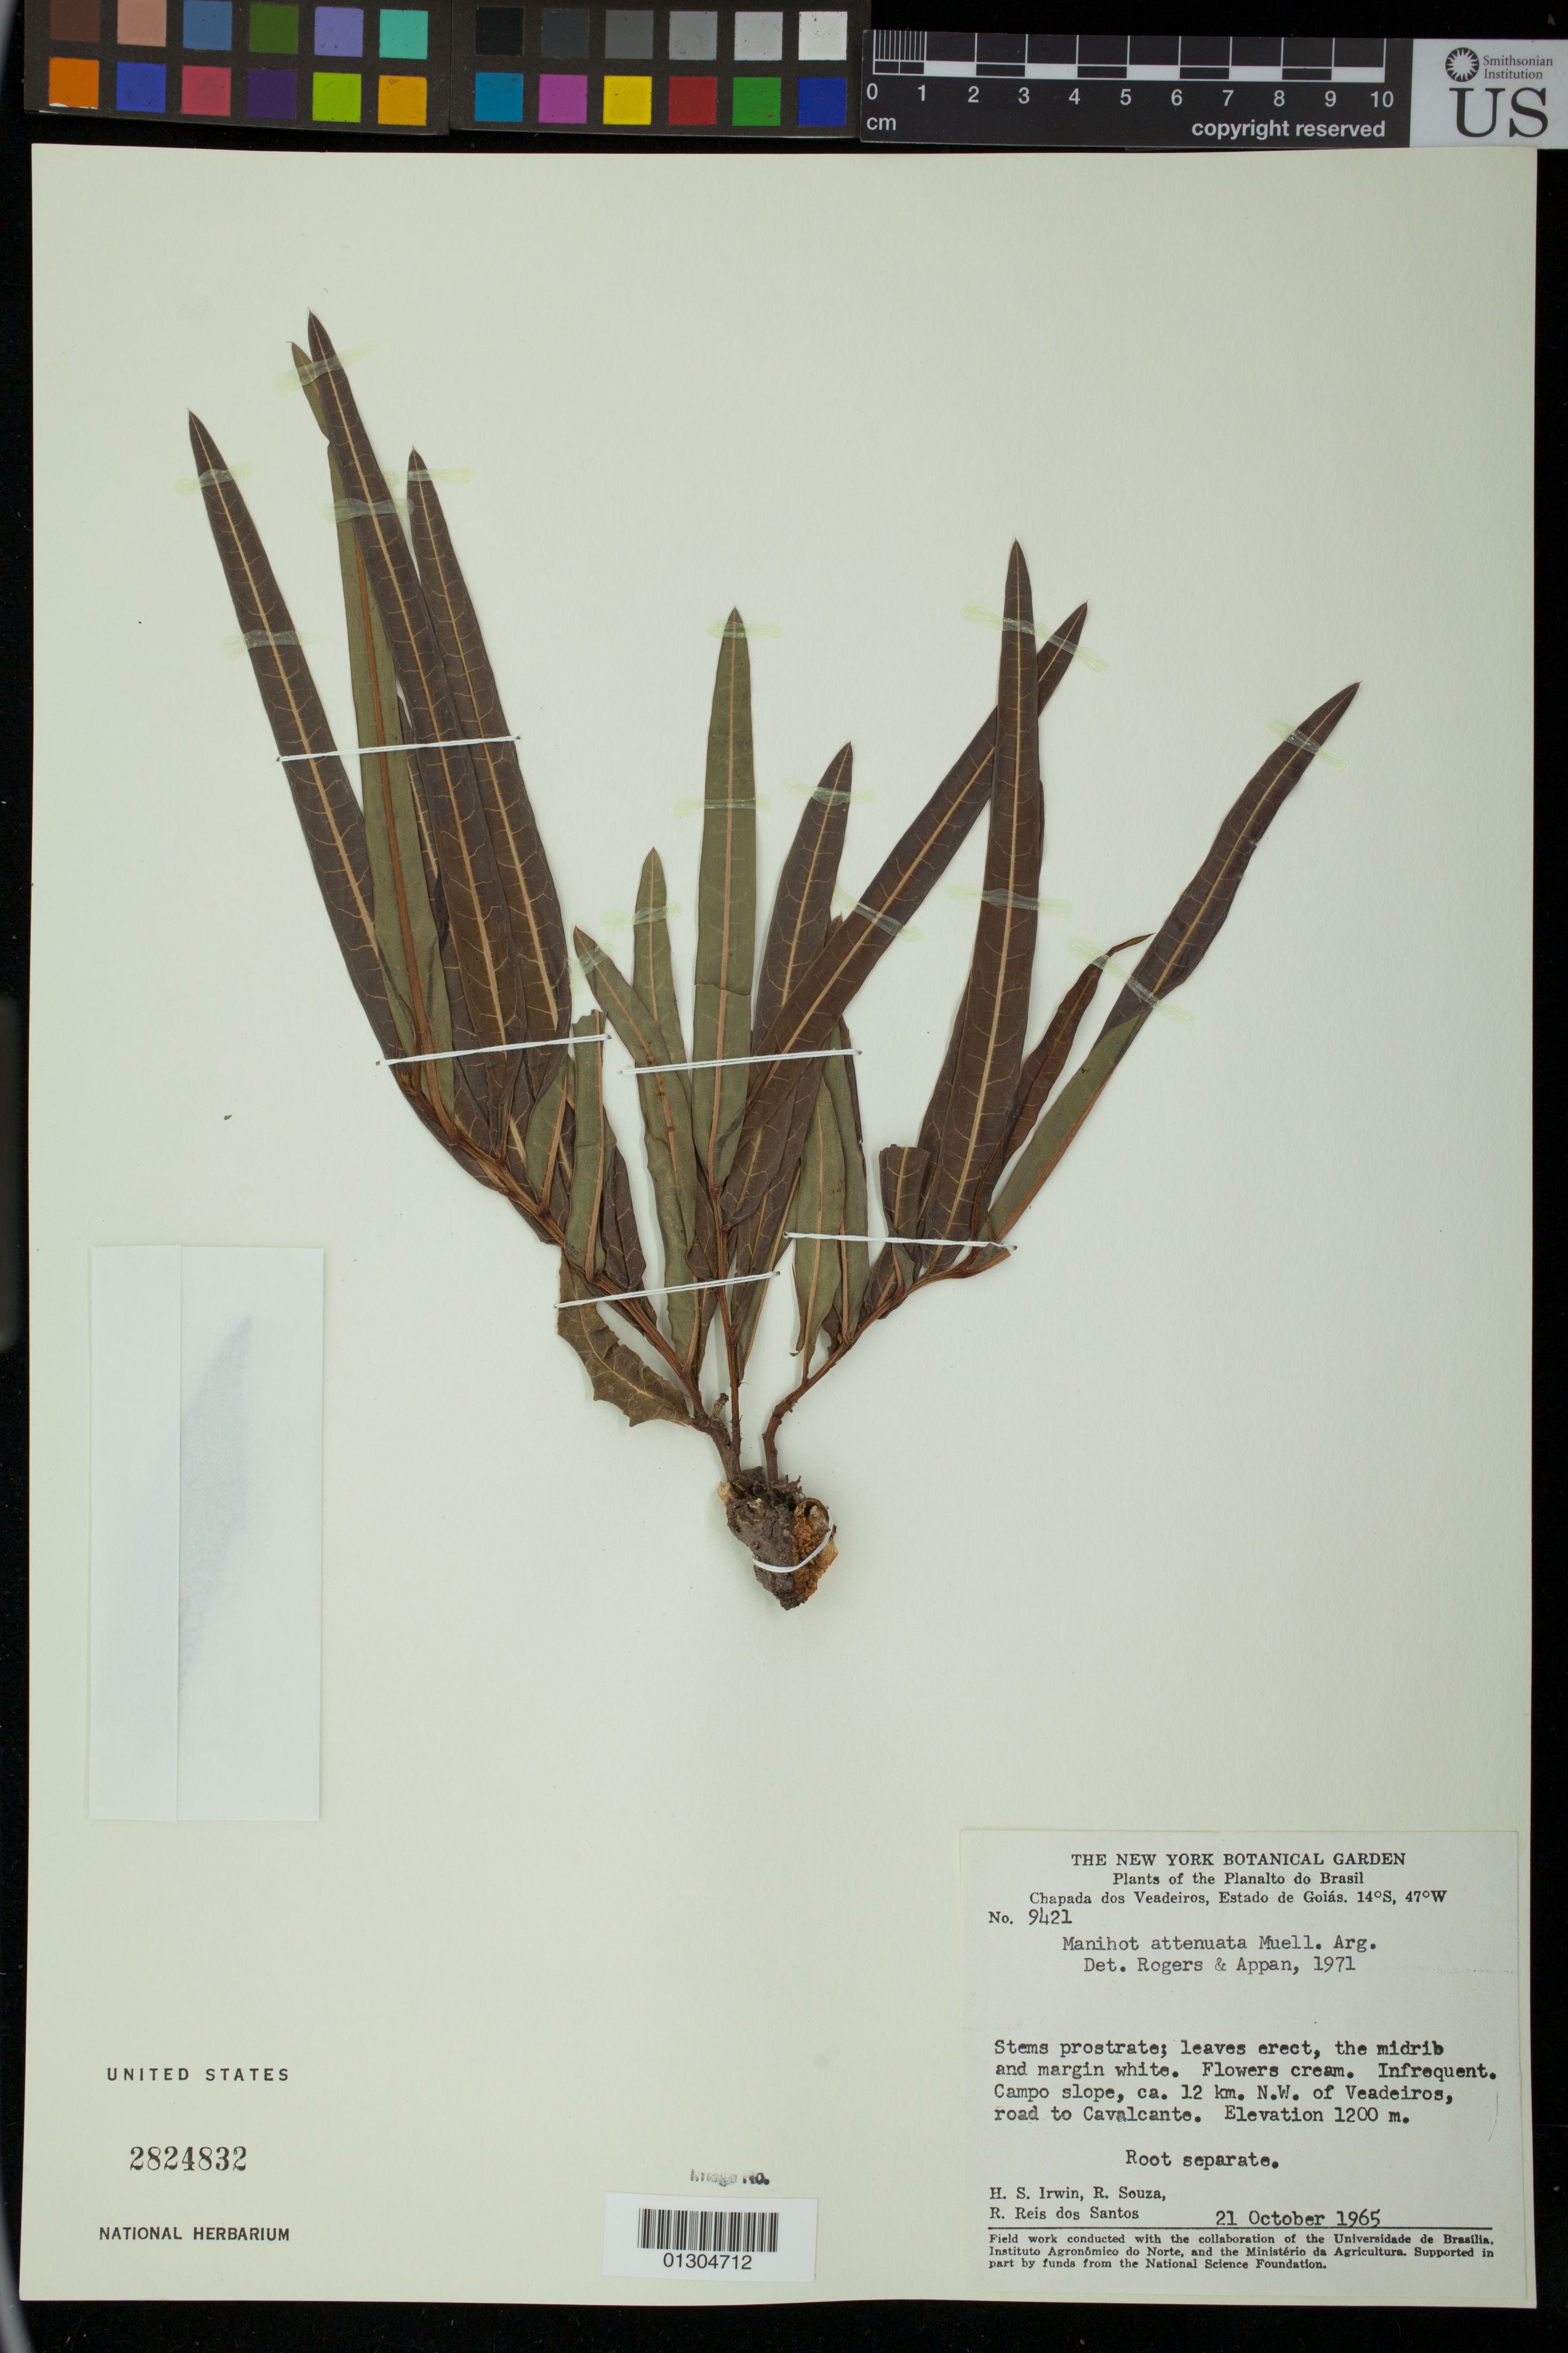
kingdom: Plantae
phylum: Tracheophyta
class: Magnoliopsida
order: Malpighiales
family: Euphorbiaceae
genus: Manihot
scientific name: Manihot appanii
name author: M.J. Silva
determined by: Mendoza, M.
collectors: H. Irwin, R. Souza & R. Reis dos Santos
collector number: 9421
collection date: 1965-10-21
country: Brazil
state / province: Goiás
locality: ca. 12 km. N.W. of Veadeiros, road to Cavalcante.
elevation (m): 1200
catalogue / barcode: US 2824832